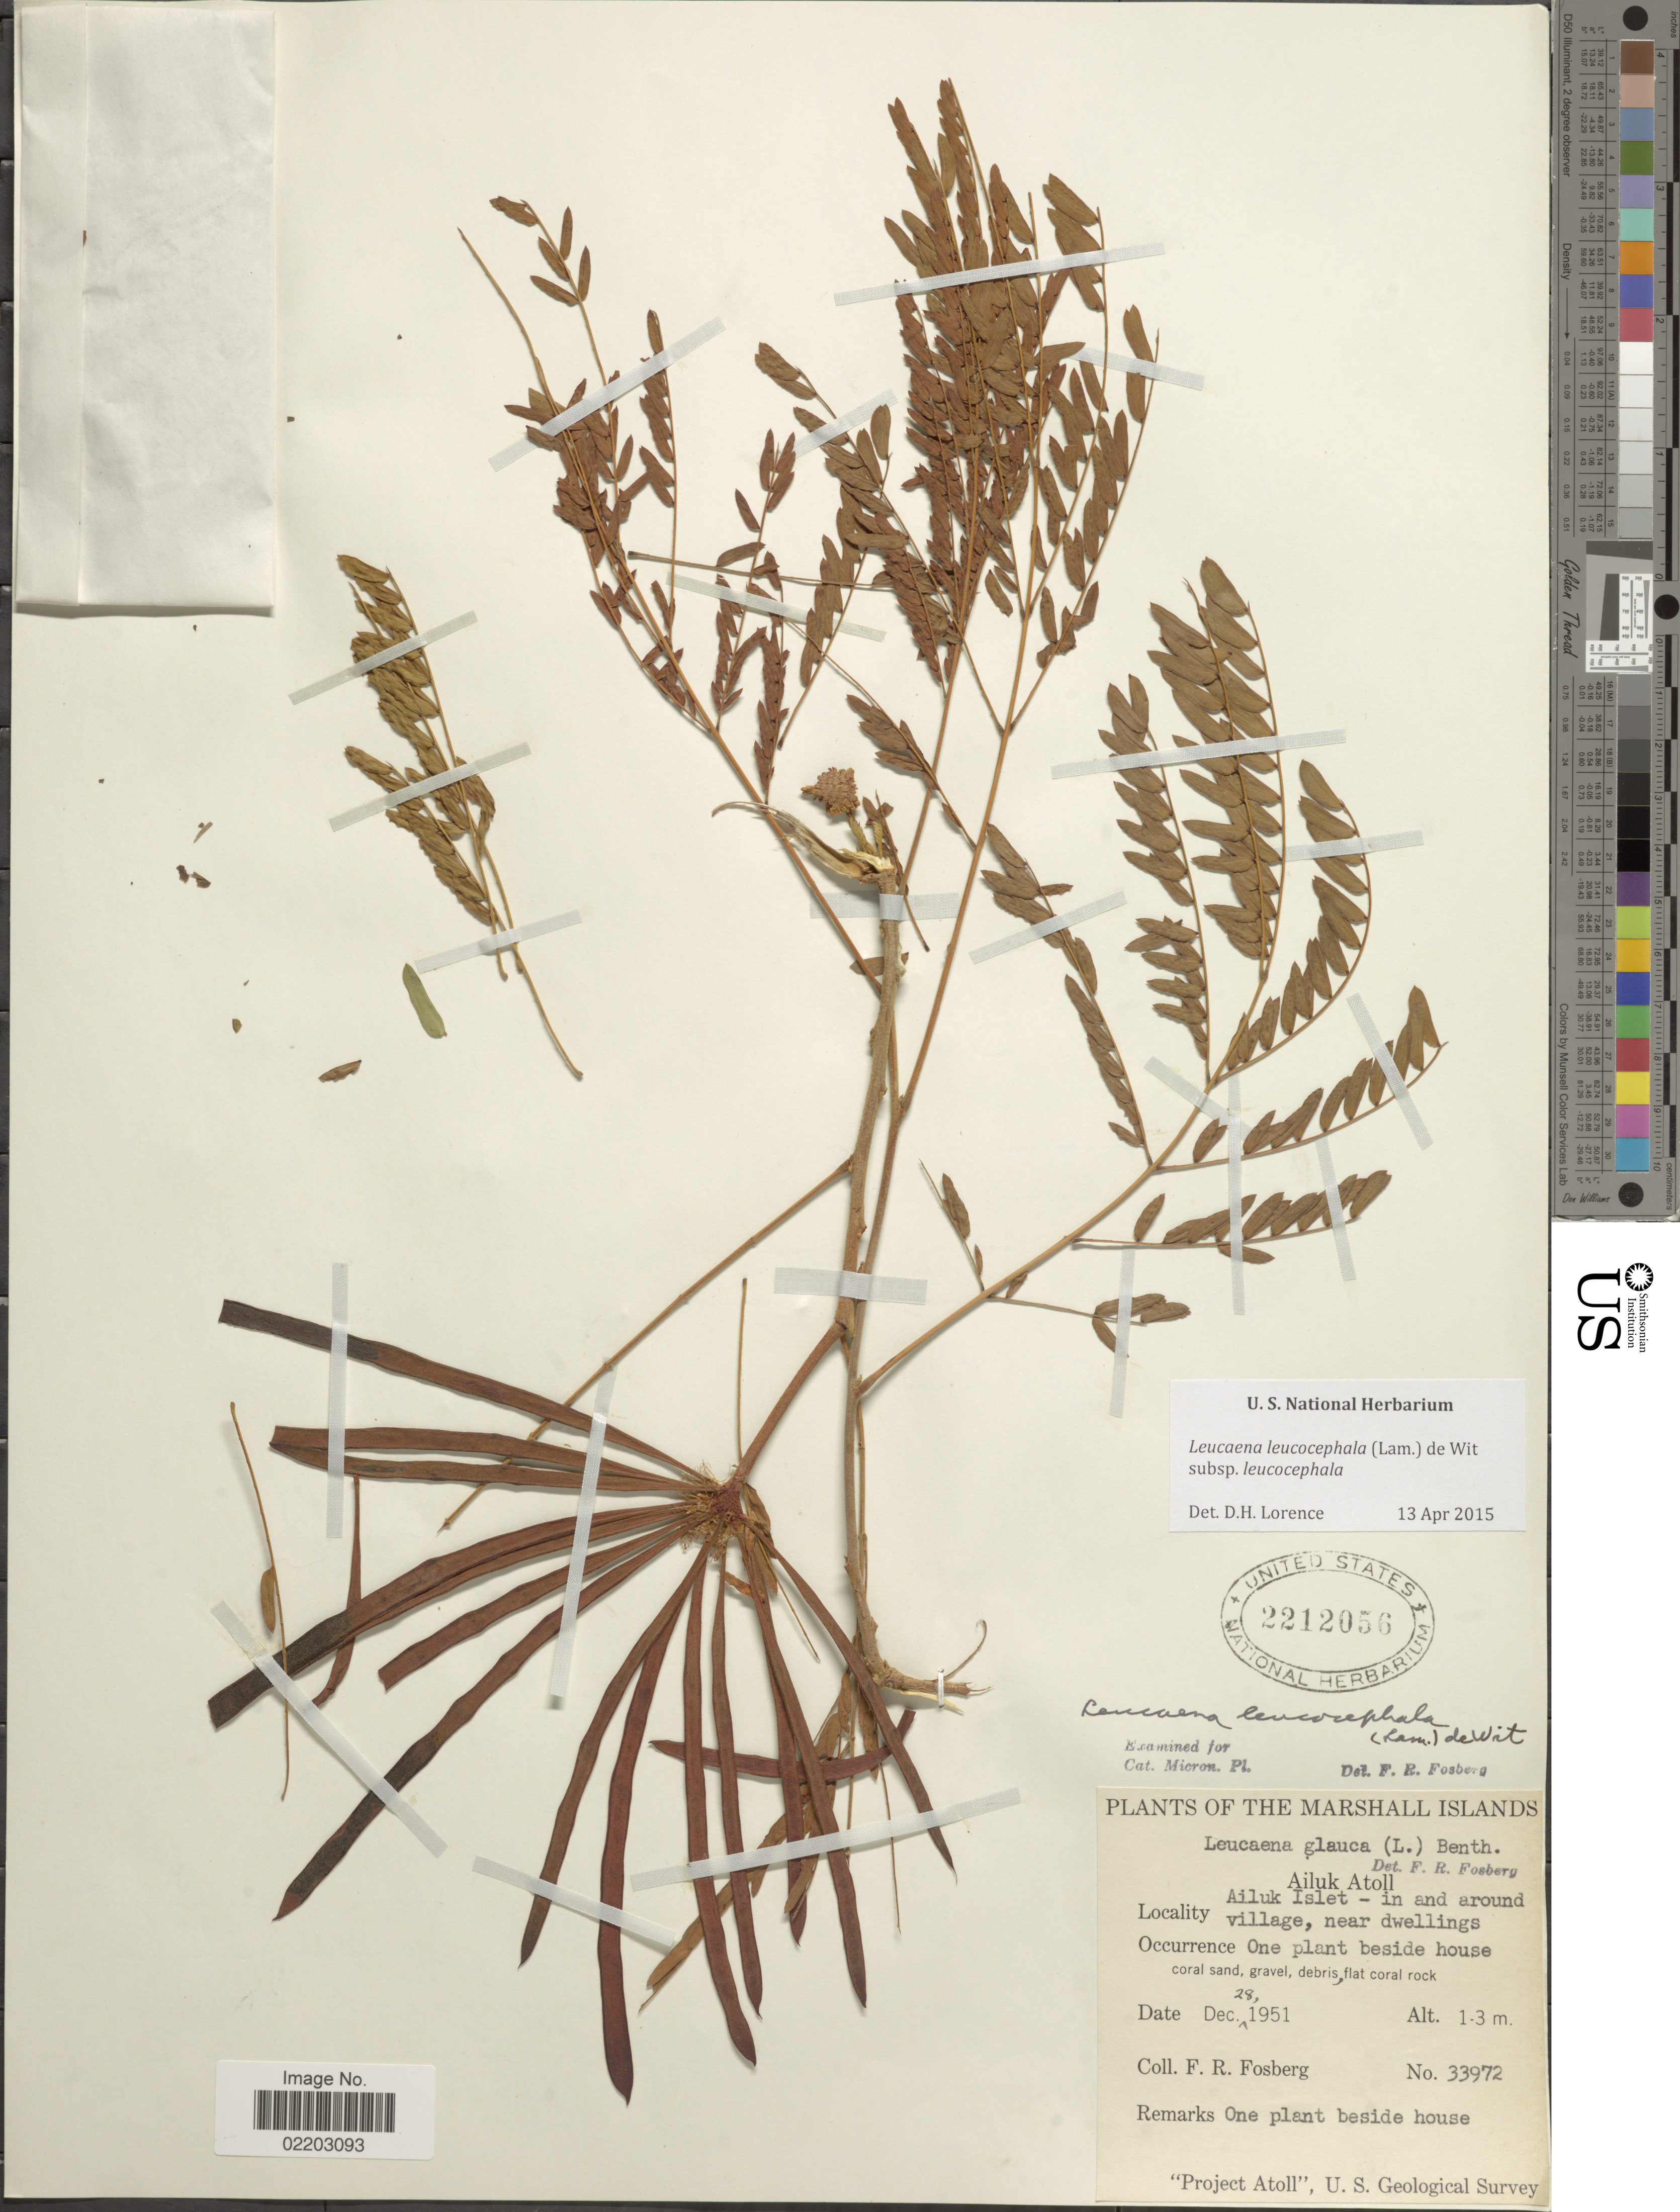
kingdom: Plantae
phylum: Tracheophyta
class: Magnoliopsida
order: Fabales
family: Fabaceae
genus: Leucaena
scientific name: Leucaena leucocephala subsp. leucocephala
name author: (Lam.) de Wit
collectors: F. R. Fosberg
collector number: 33972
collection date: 1951-12-28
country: Marshall Islands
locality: Marshall Islands. Ailuk Atoll. Ailuk Islet - in and around viillage, near dwellings.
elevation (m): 1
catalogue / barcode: US 2212056